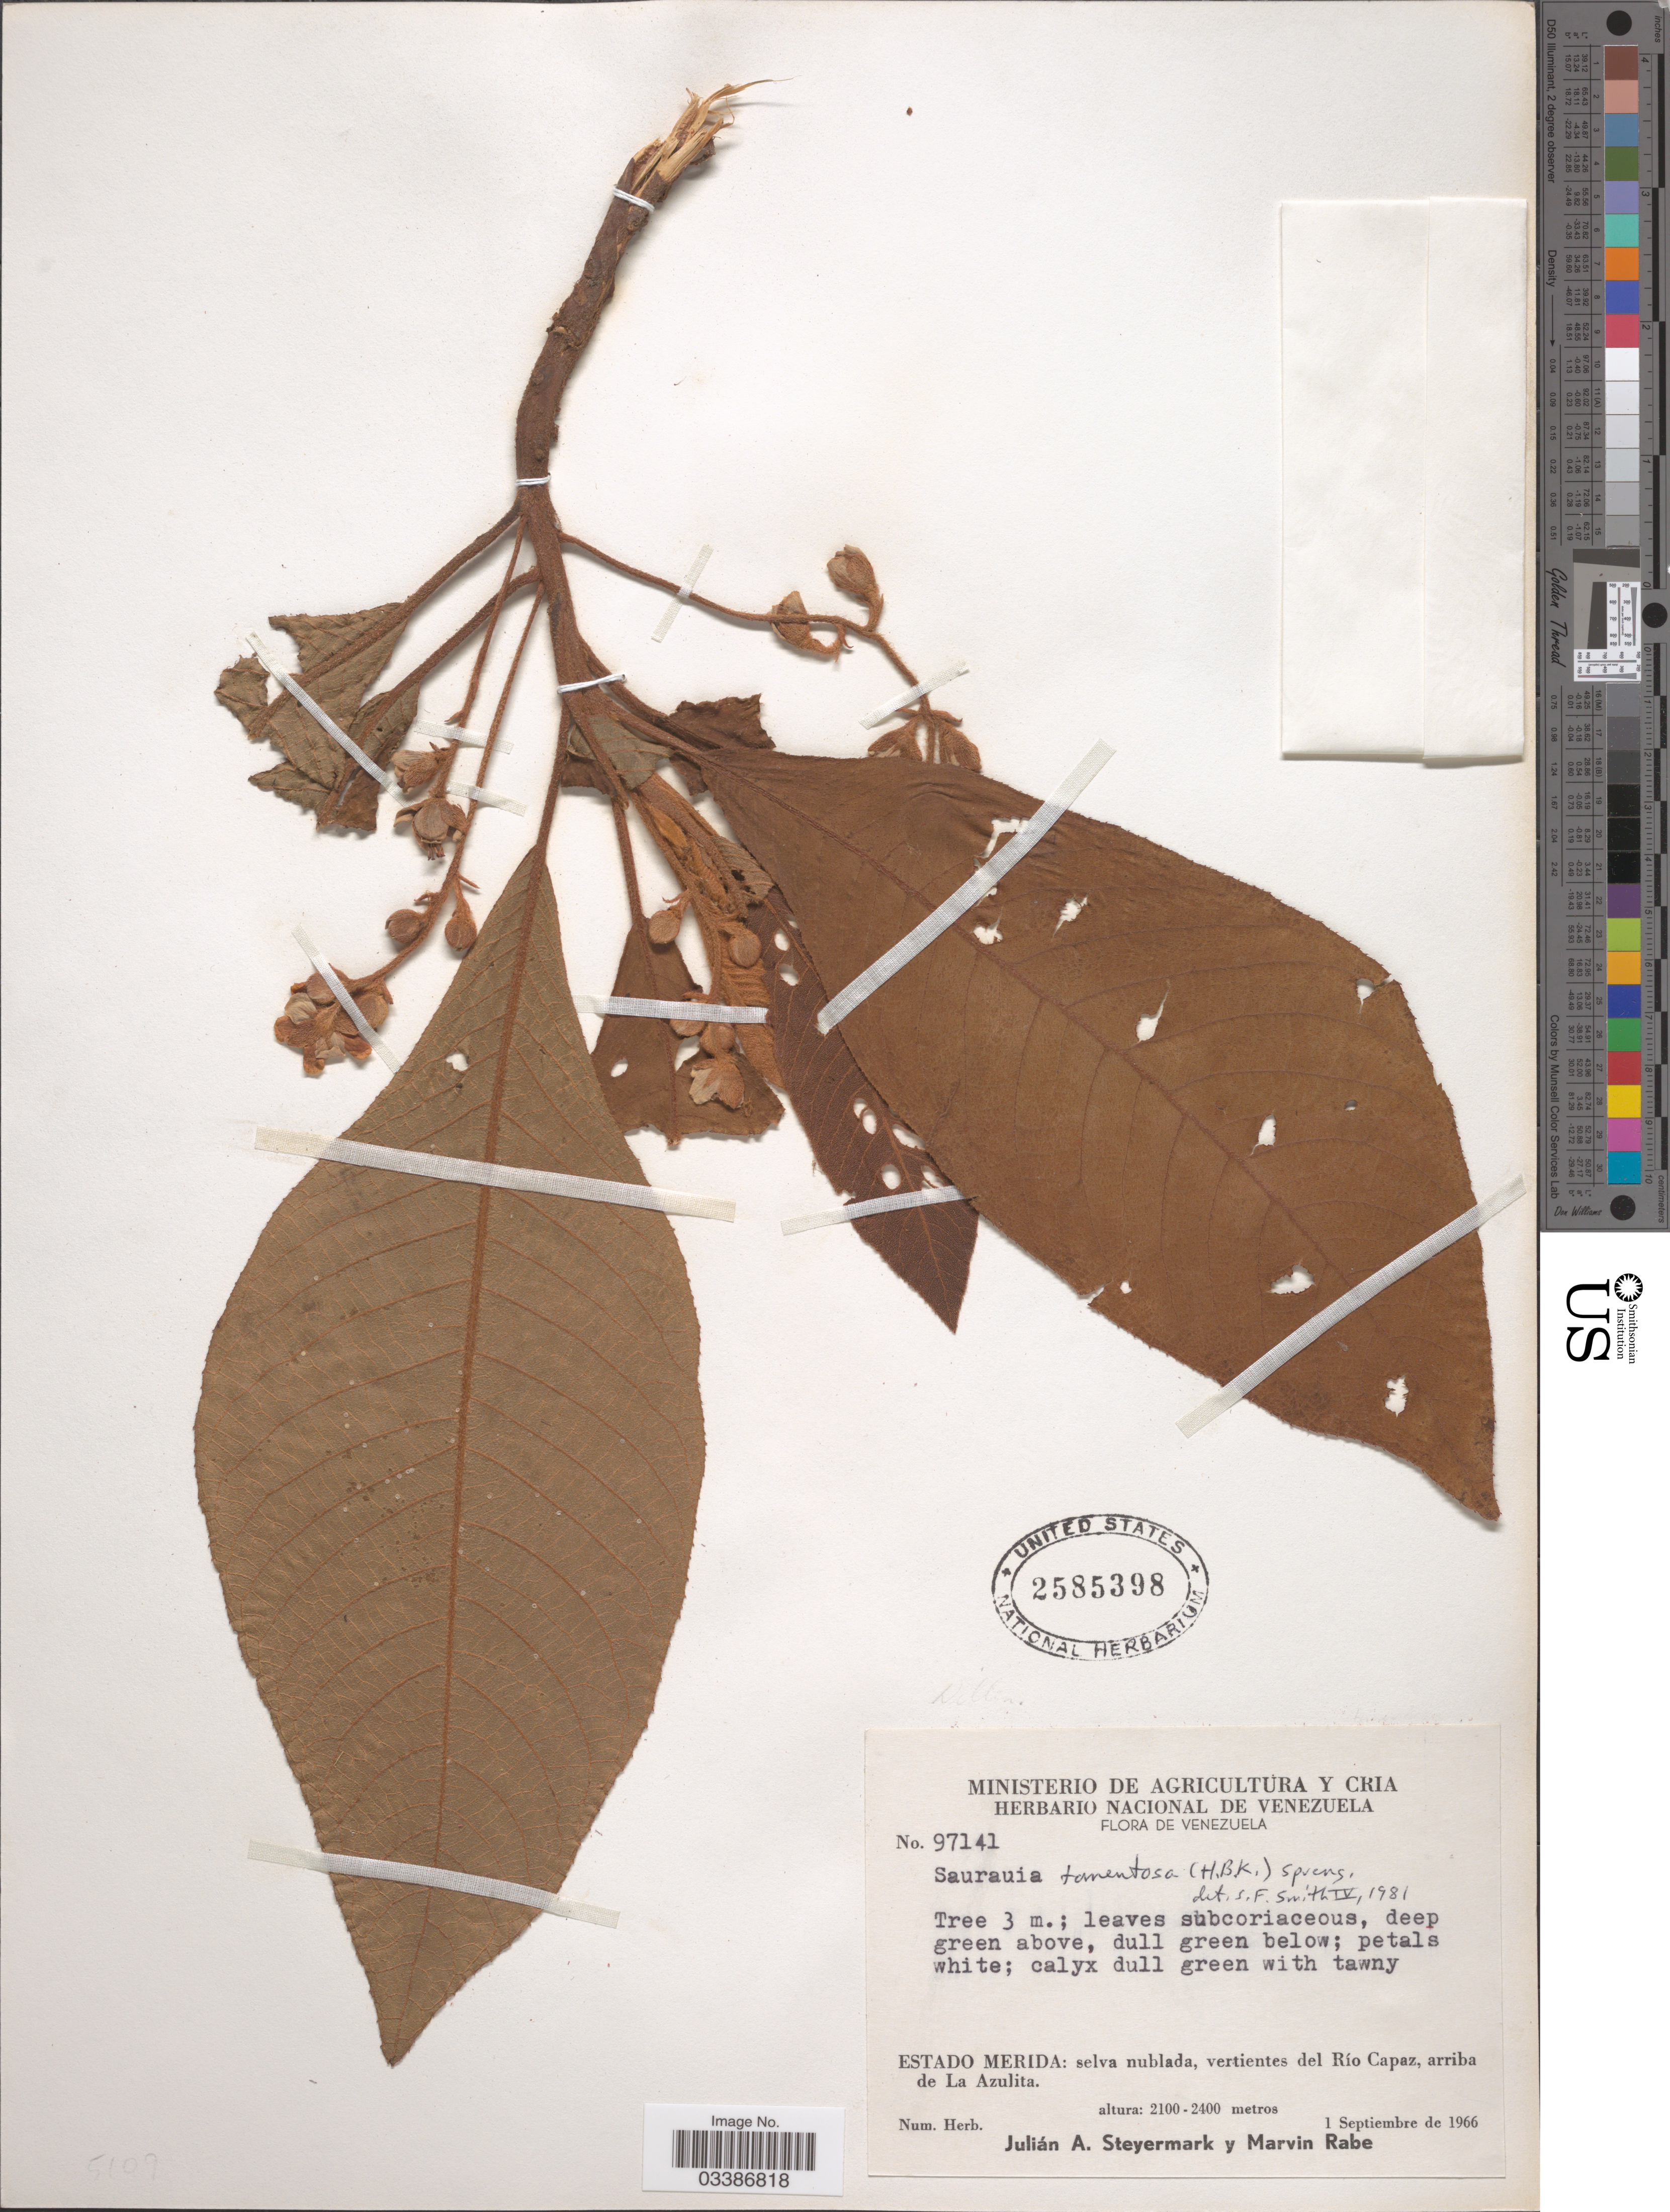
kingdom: Plantae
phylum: Tracheophyta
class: Magnoliopsida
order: Ericales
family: Actinidiaceae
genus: Saurauia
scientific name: Saurauia tomentosa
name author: (Kunth) Spreng.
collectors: J. Steyermark & M. Rabe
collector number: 97141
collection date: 1966-09-01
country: Venezuela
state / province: Mérida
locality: Selva nublada, vertientes del Río Capaz, arriba de La Azulita.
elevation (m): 2100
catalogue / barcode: US 2585398